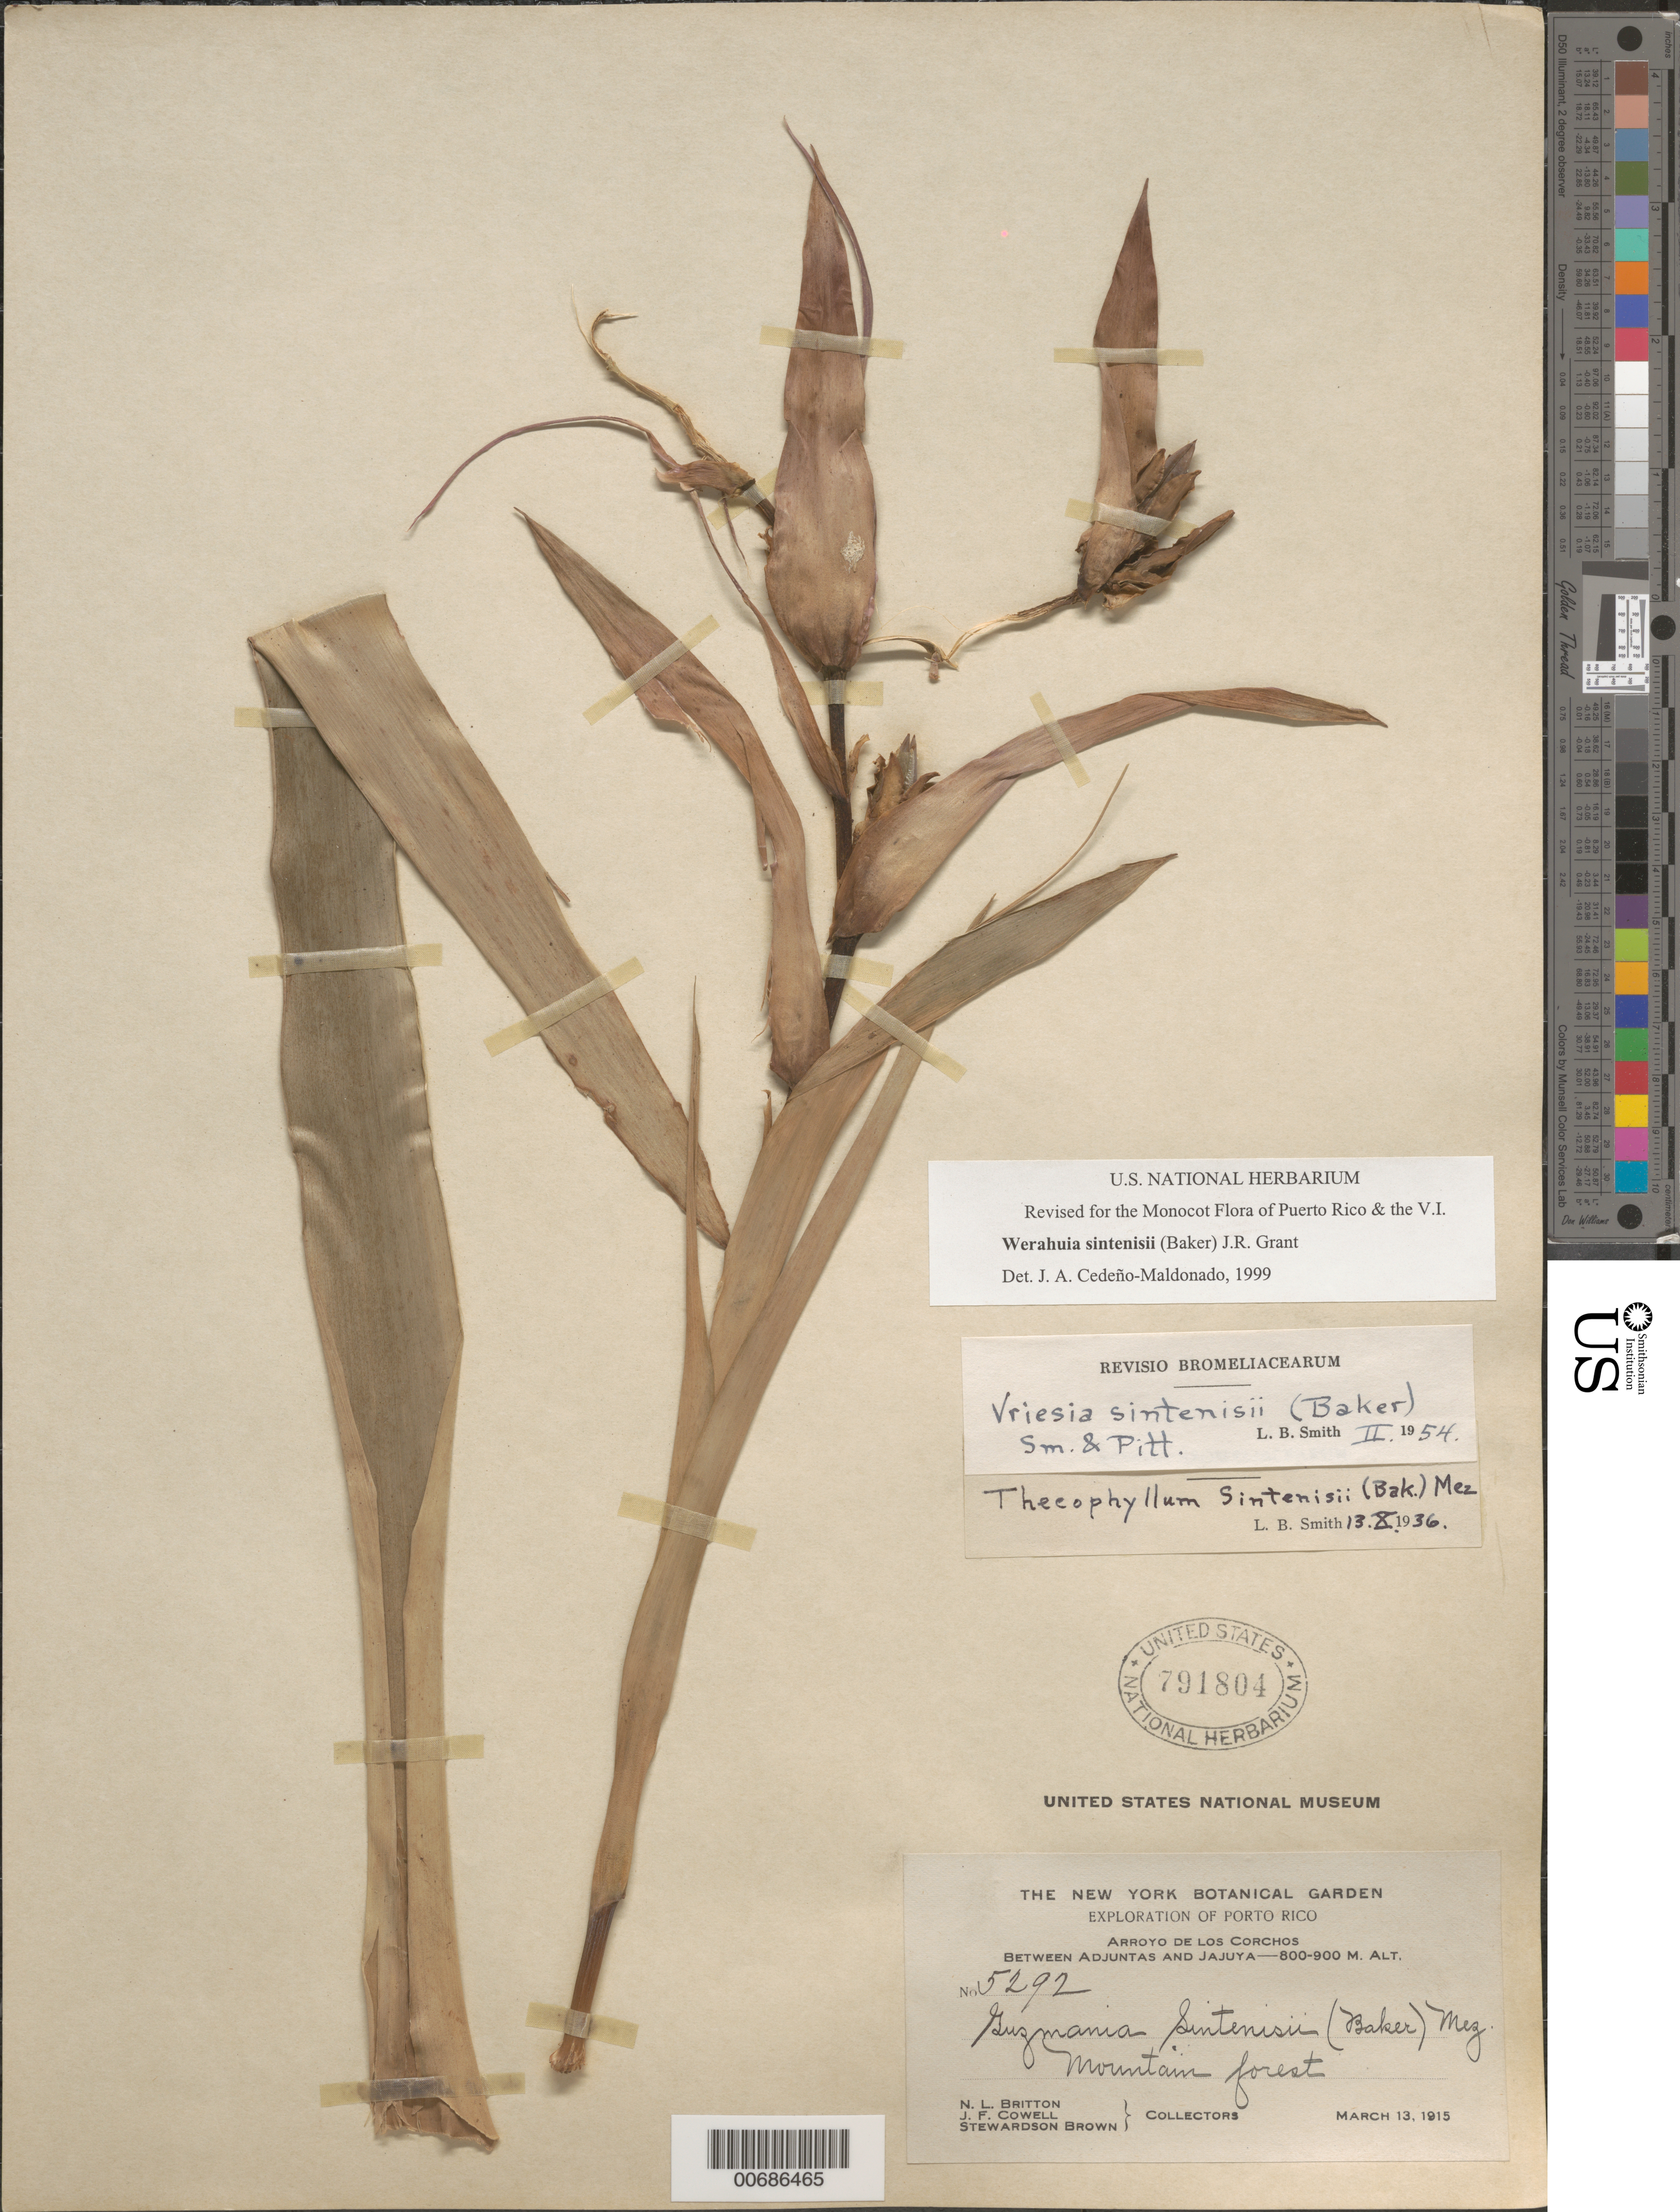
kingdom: Plantae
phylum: Tracheophyta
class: Liliopsida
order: Poales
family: Bromeliaceae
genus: Werauhia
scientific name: Werauhia sintenisii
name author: (Baker) J.R. Grant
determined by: Cedeño-Maldonado, J. A.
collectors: N. Britton, J. F. Cowell & B. Stewardson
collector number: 5292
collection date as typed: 13 Mar 1915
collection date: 1915-03-13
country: Puerto Rico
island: Greater Antilles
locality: Arroyo de los Corchos, btw. Adjuntas and Jajuya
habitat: Mountain forest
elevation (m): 800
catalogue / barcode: US 791804